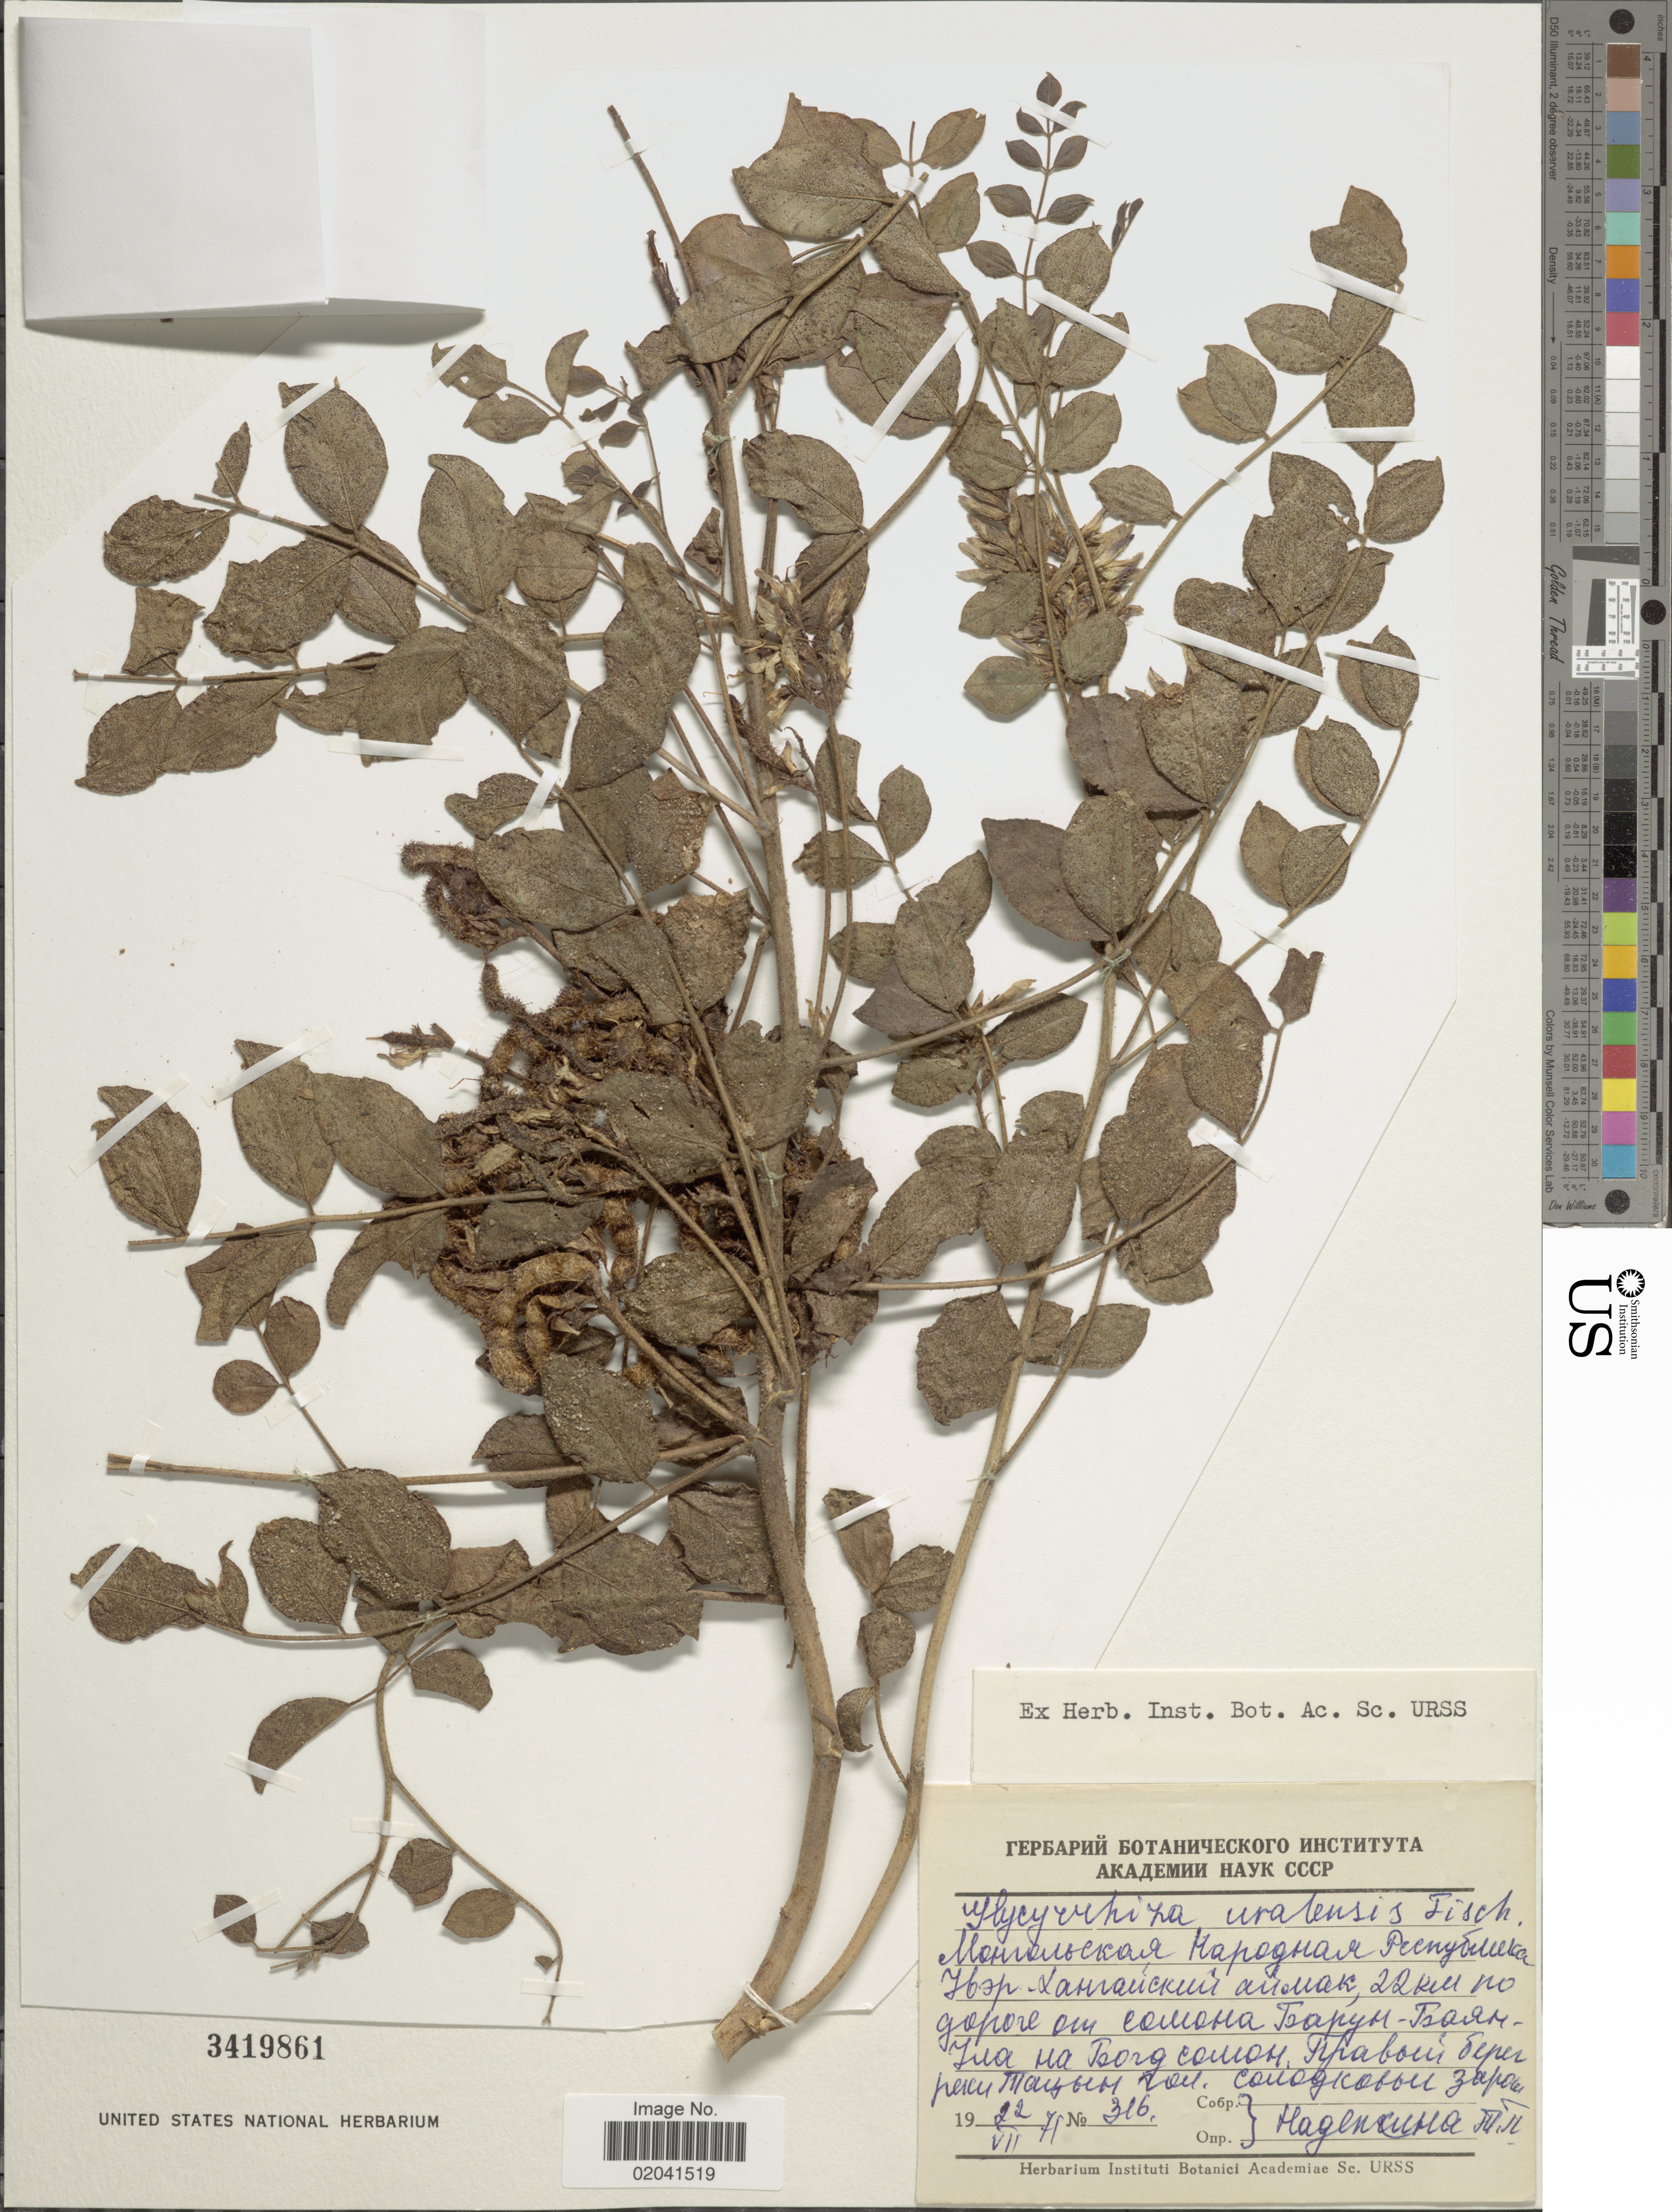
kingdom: Plantae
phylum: Tracheophyta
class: Magnoliopsida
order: Fabales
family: Fabaceae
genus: Glycyrrhiza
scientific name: Glycyrrhiza uralensis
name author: Fisch.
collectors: T. Nadezhdina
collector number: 316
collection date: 1971-07-22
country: Mongolia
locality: Right shore of Tuyn Gol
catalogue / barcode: US 3419861